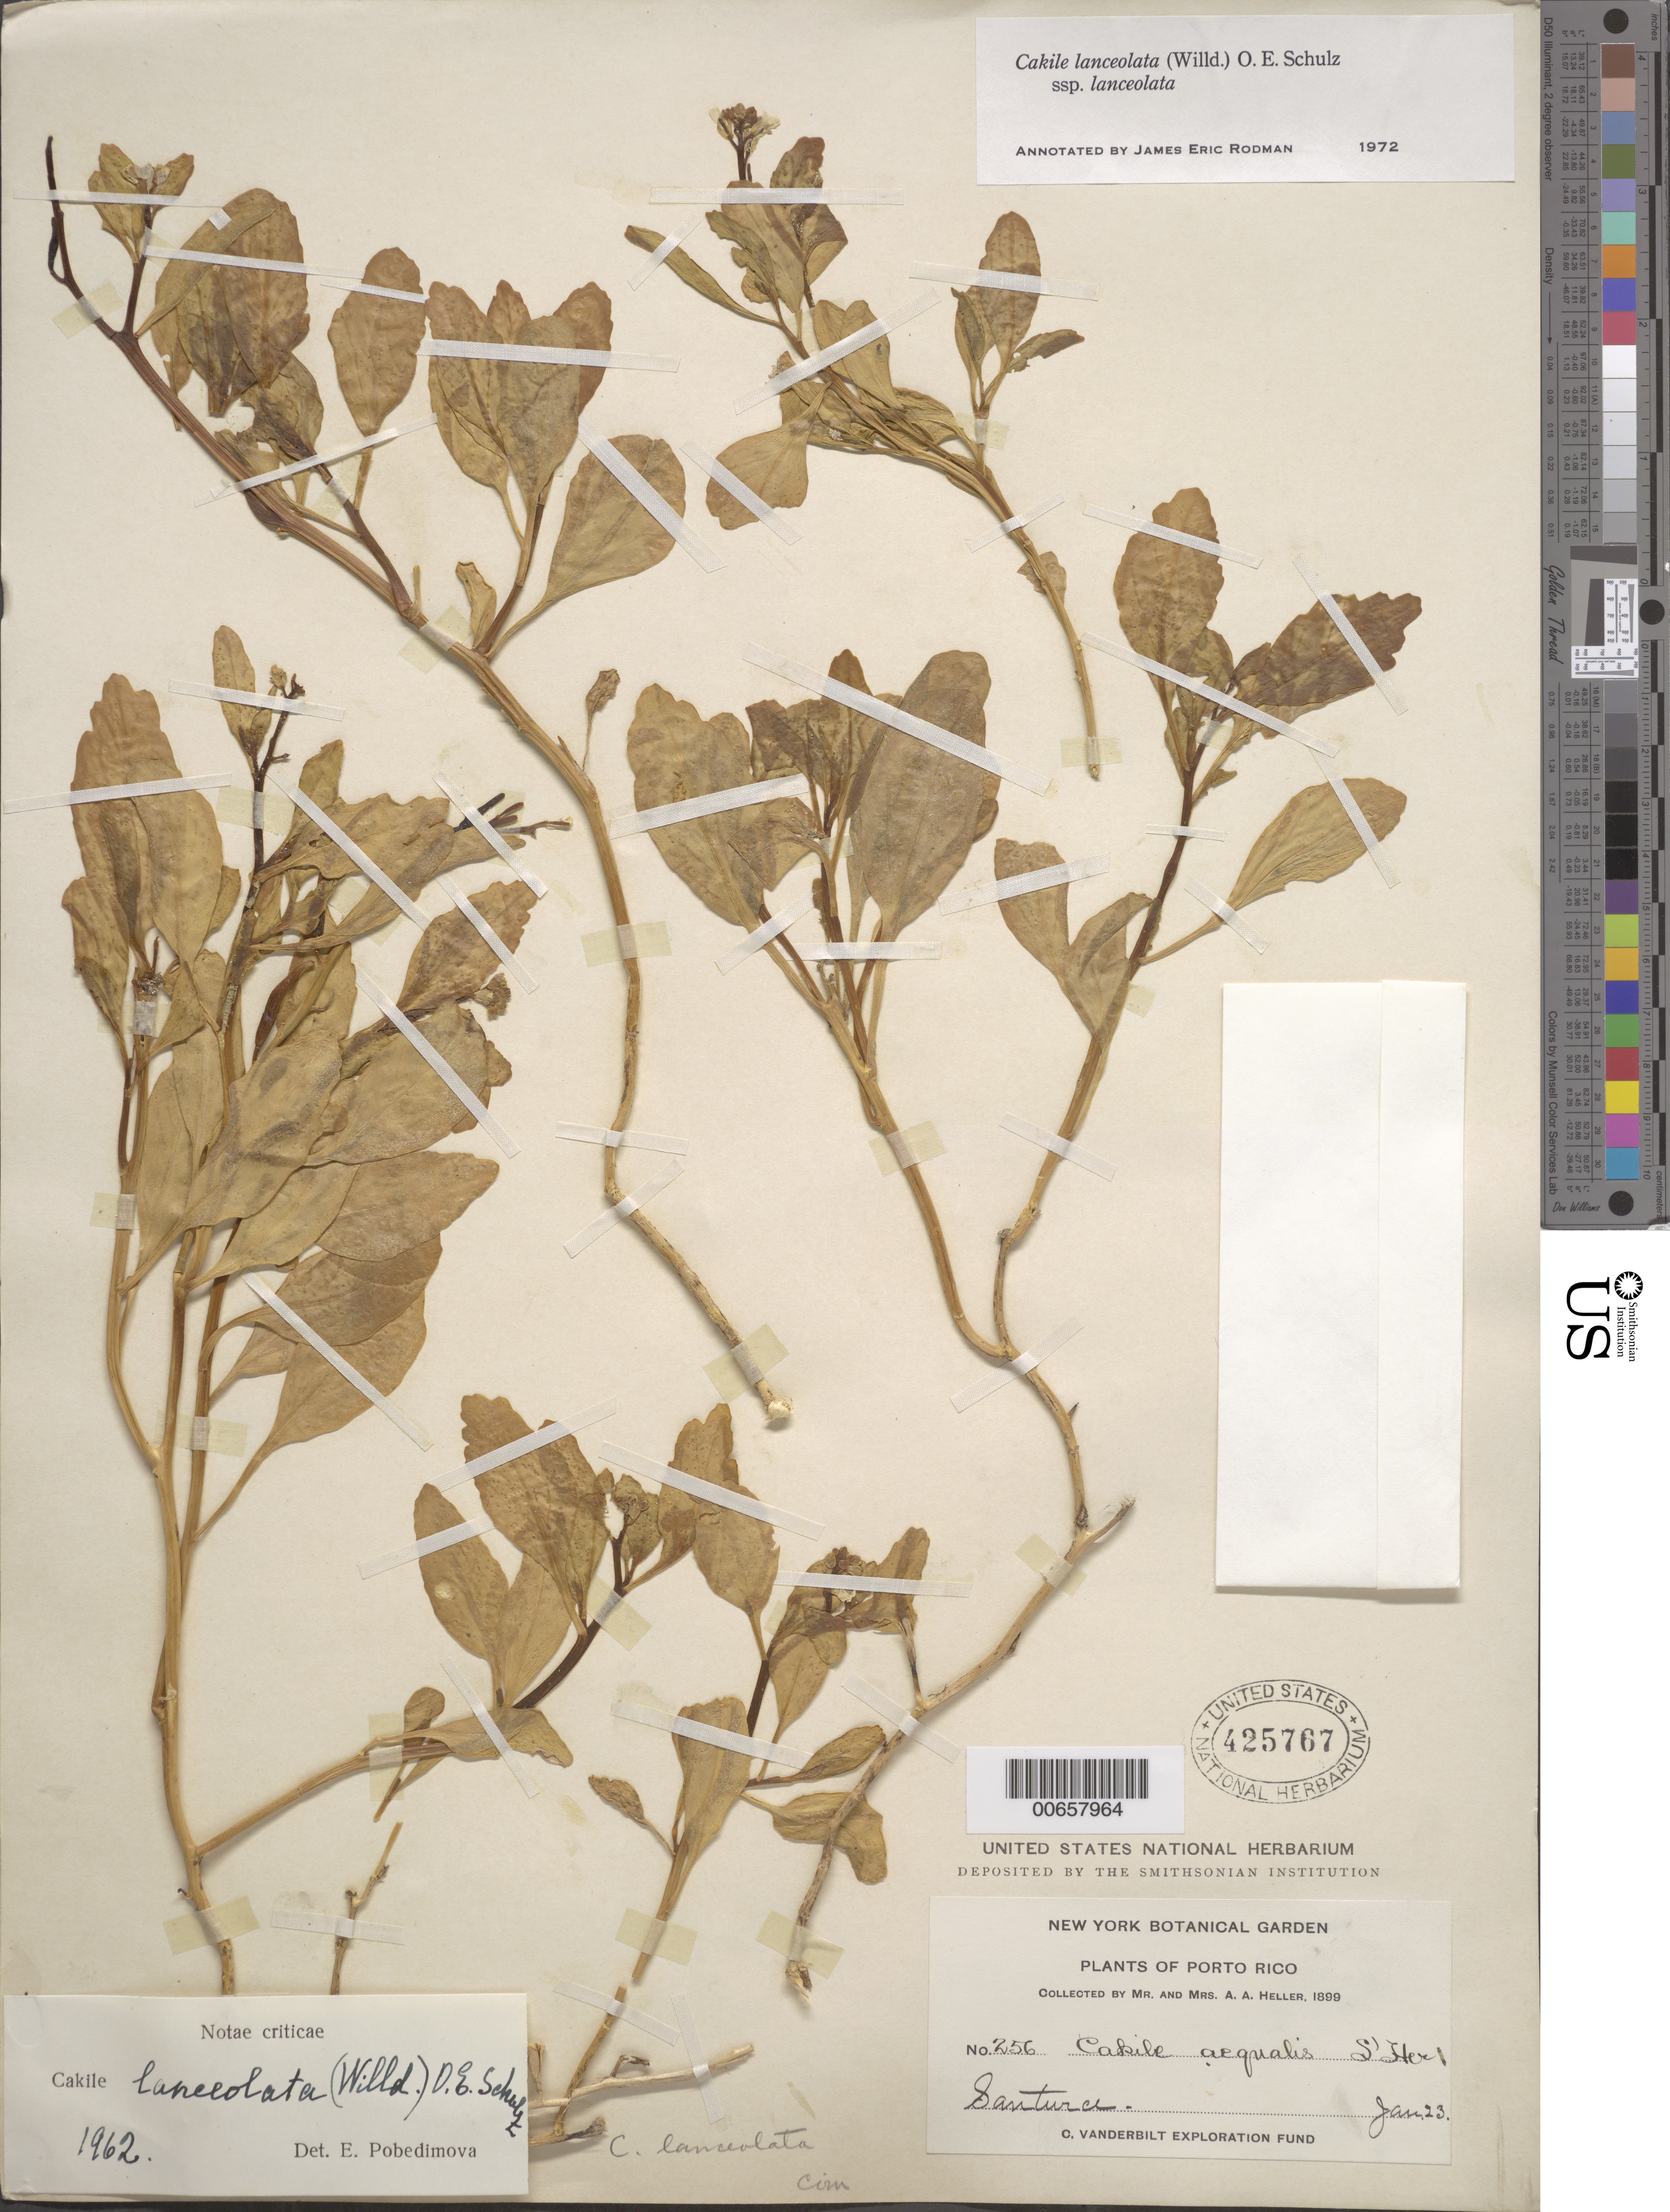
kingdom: Plantae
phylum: Tracheophyta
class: Magnoliopsida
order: Brassicales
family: Brassicaceae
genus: Cakile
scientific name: Cakile lanceolata subsp. lanceolata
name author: (Willd.) O.E. Schulz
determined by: Rodman, J. E.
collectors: A. A. Heller & -- Heller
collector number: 256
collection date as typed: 23 Jan 1899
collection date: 1899-01-23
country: Puerto Rico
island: Greater Antilles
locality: Santurce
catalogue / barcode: US 425767